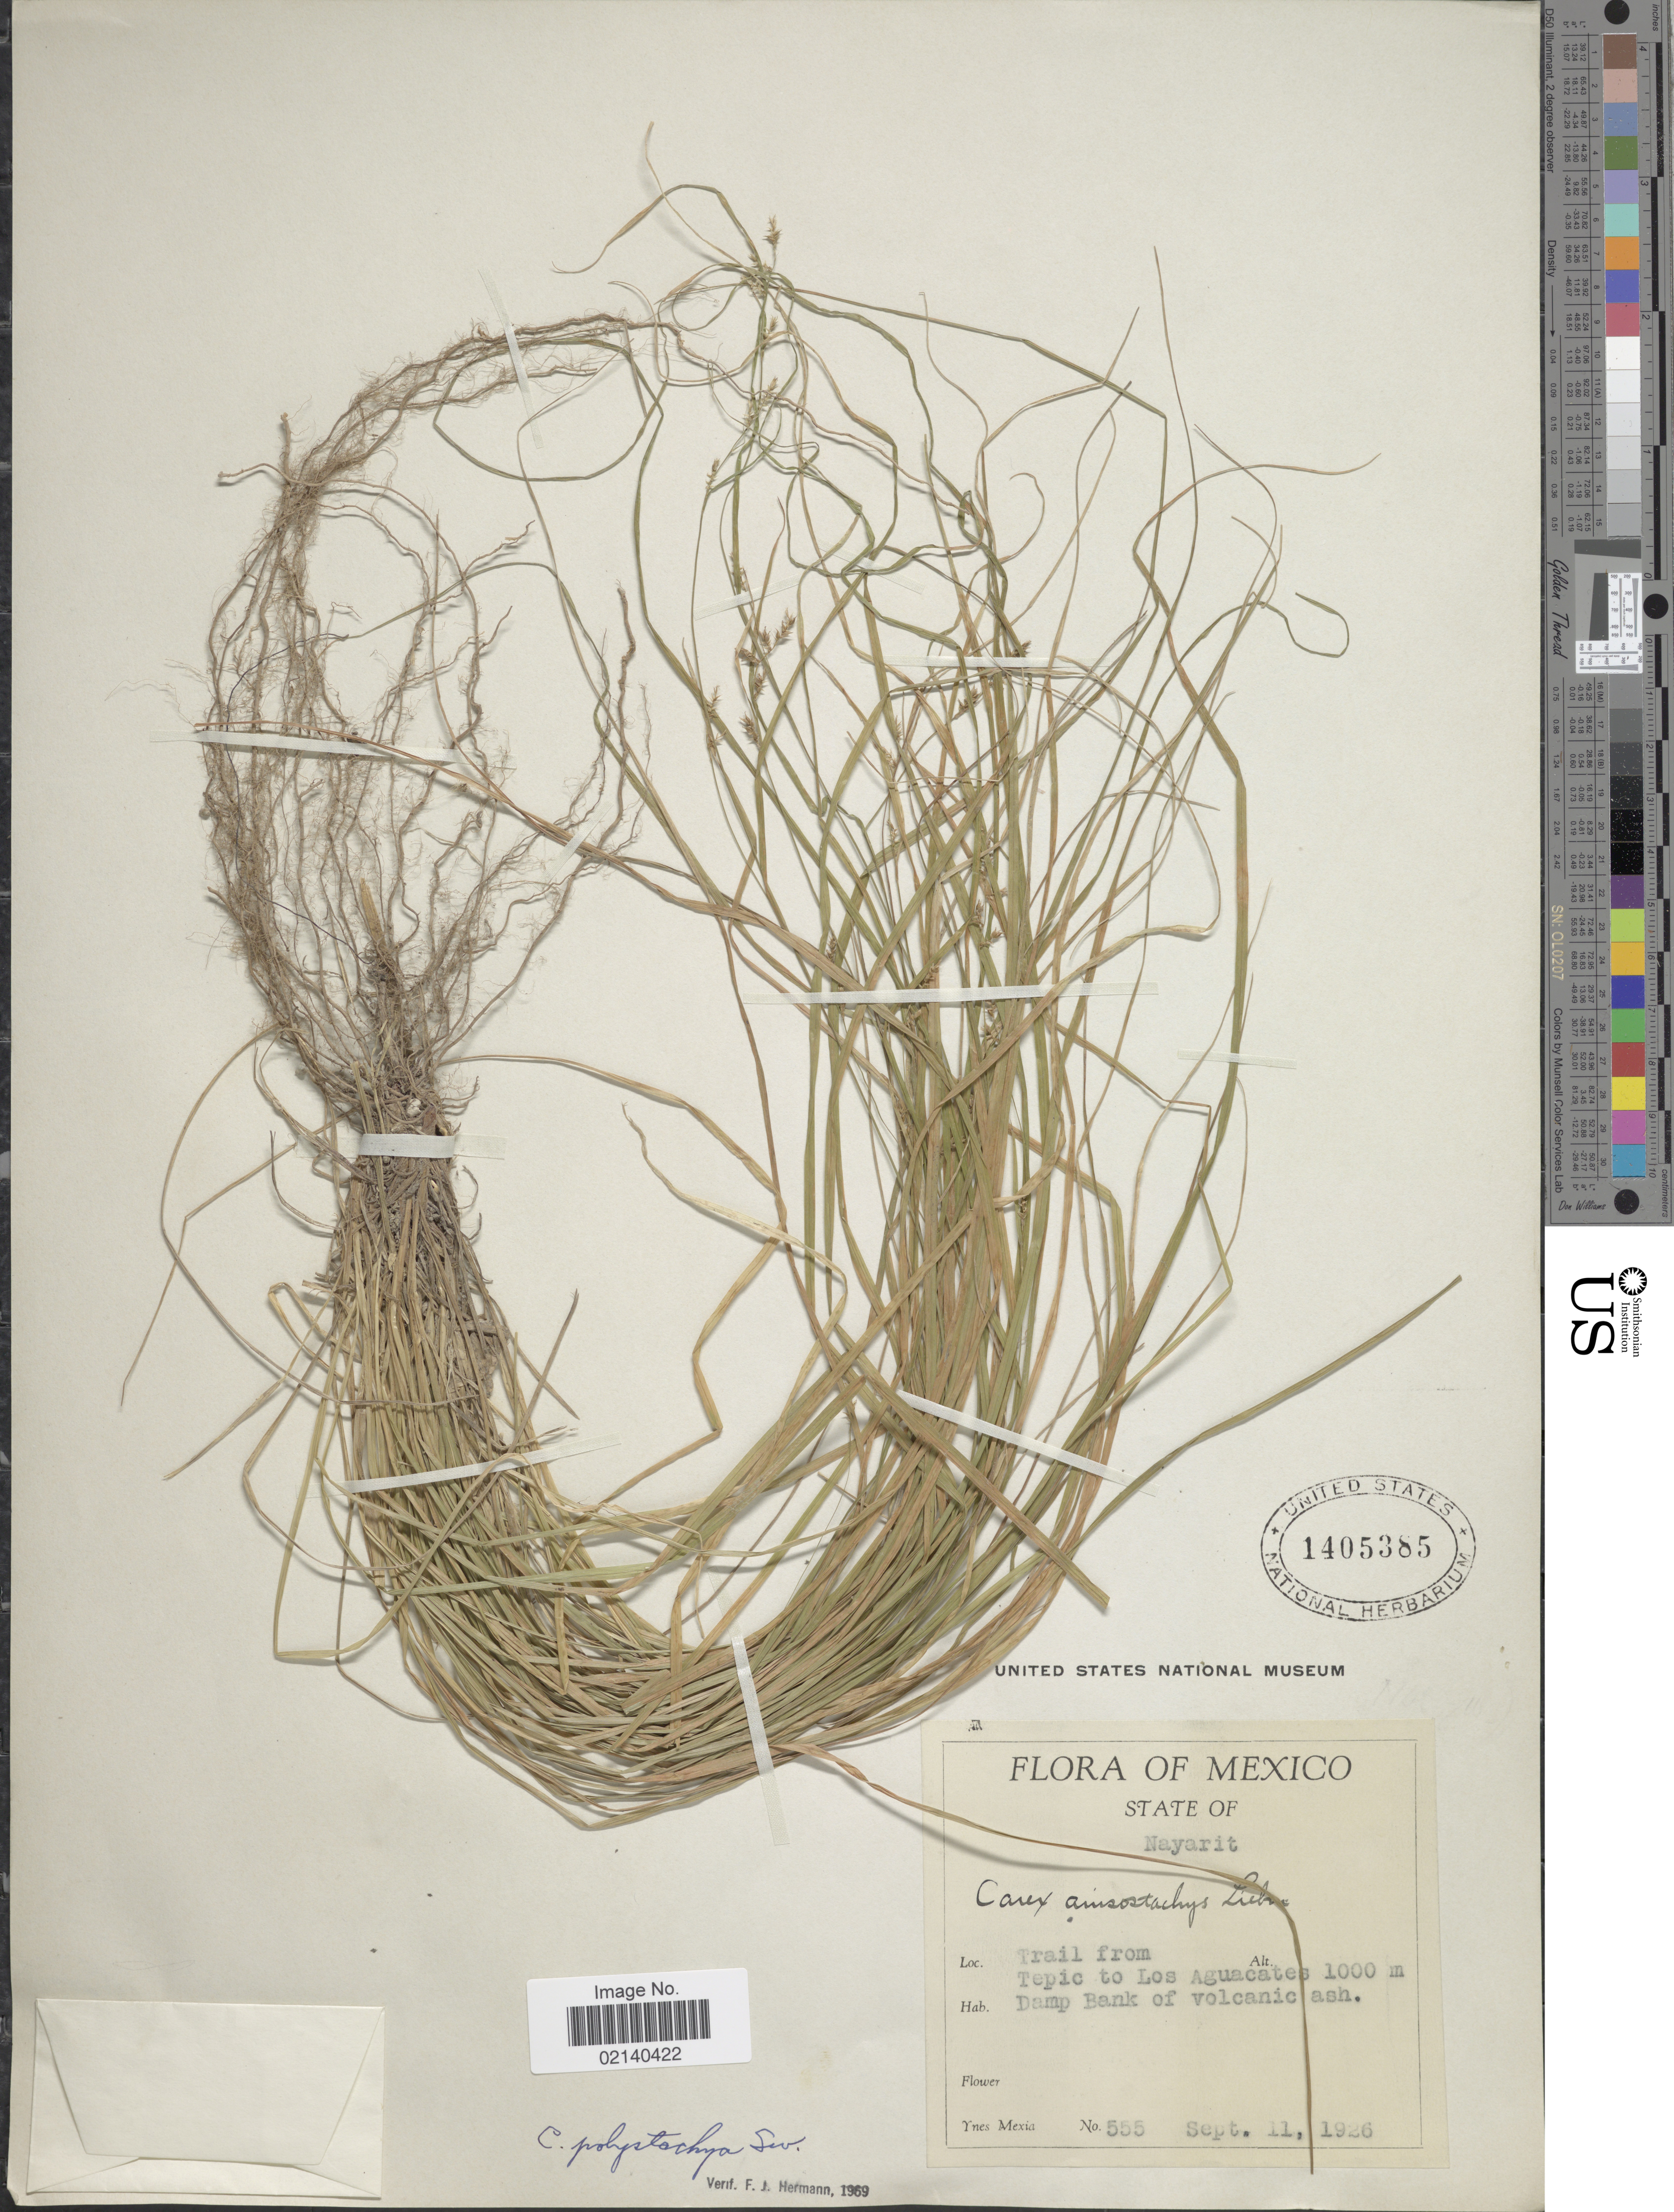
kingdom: Plantae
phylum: Tracheophyta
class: Liliopsida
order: Poales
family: Cyperaceae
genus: Carex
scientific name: Carex polystachya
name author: Sw. ex Wahlenb.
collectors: Y. Mexia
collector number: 555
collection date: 1926-09-11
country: Mexico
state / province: Nayarit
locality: Trail from Tepic to Los Aguacates, Damp Bank of volcanic ash.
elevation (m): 1000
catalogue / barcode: US 1405385